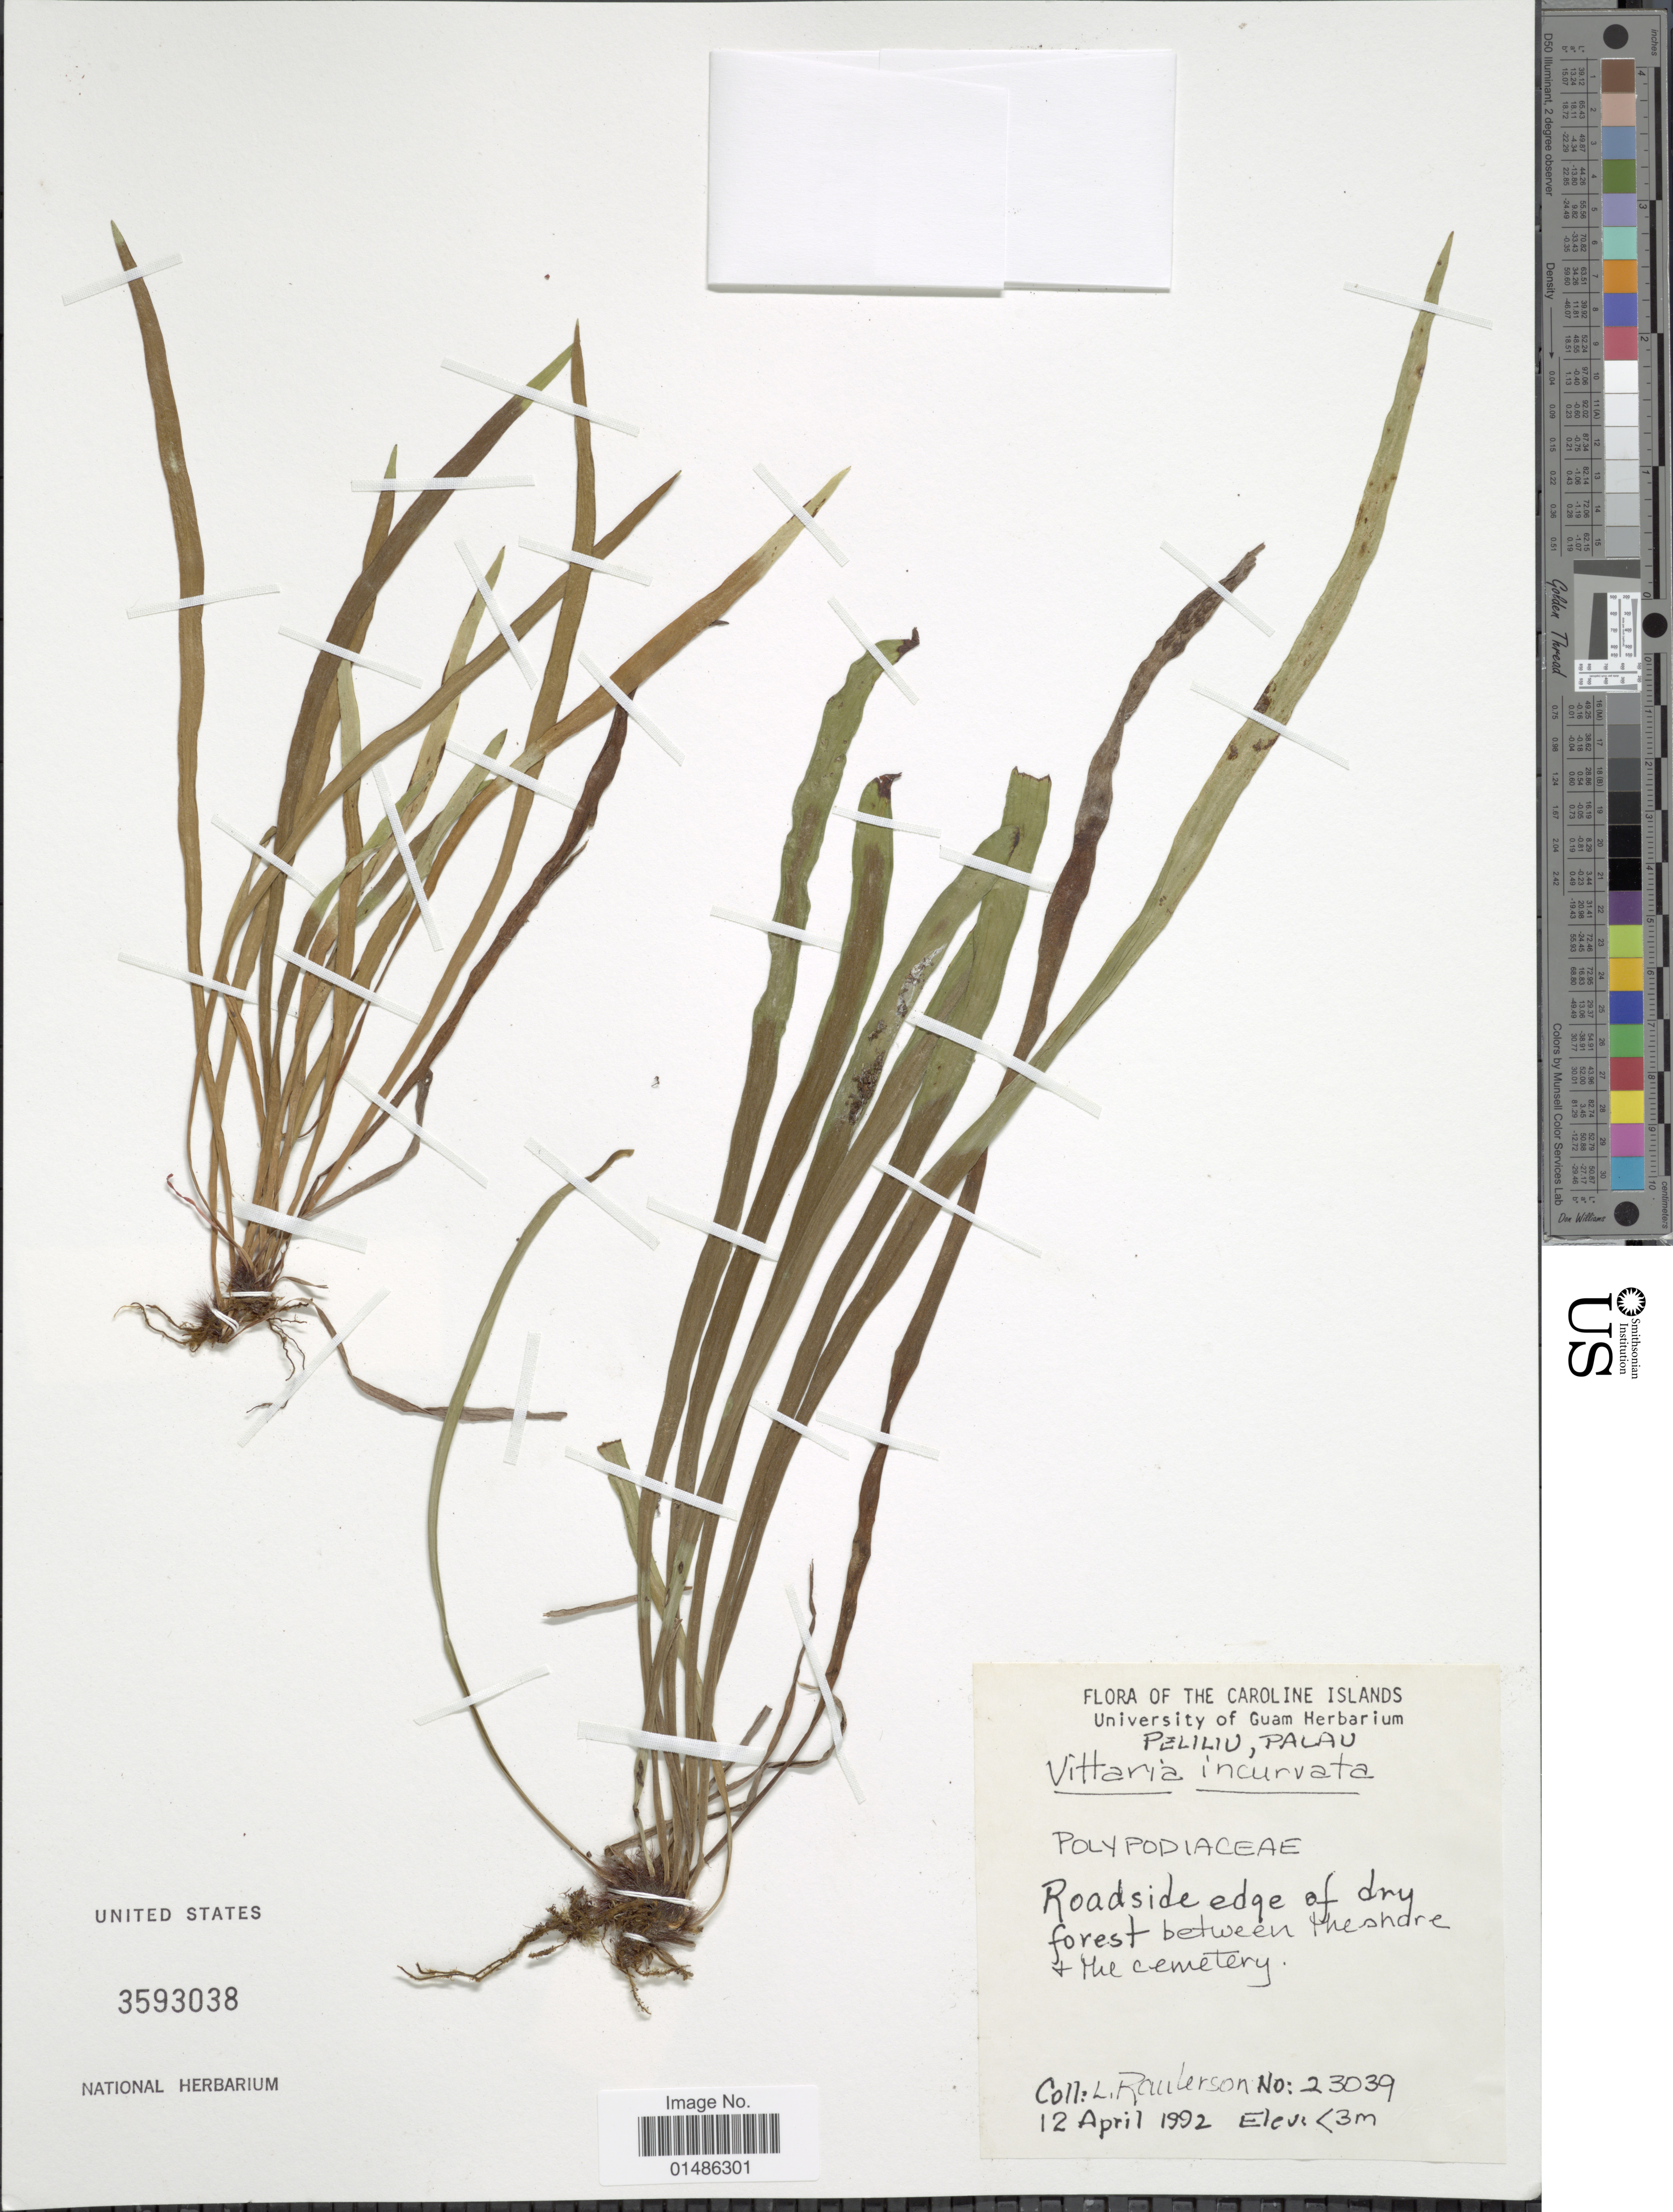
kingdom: Plantae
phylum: Tracheophyta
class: Polypodiopsida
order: Polypodiales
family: Pteridaceae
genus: Haplopteris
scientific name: Haplopteris ensiformis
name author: (Sw.) E.H. Crane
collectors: L. Raulerson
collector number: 23039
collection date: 1992-04-12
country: Palau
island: Beliliou [Peleliu]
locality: Caroline Islands. Roadside edge of dry forest between the shore & the cemetery. Peliliu, Palau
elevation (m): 3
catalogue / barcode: US 3593038